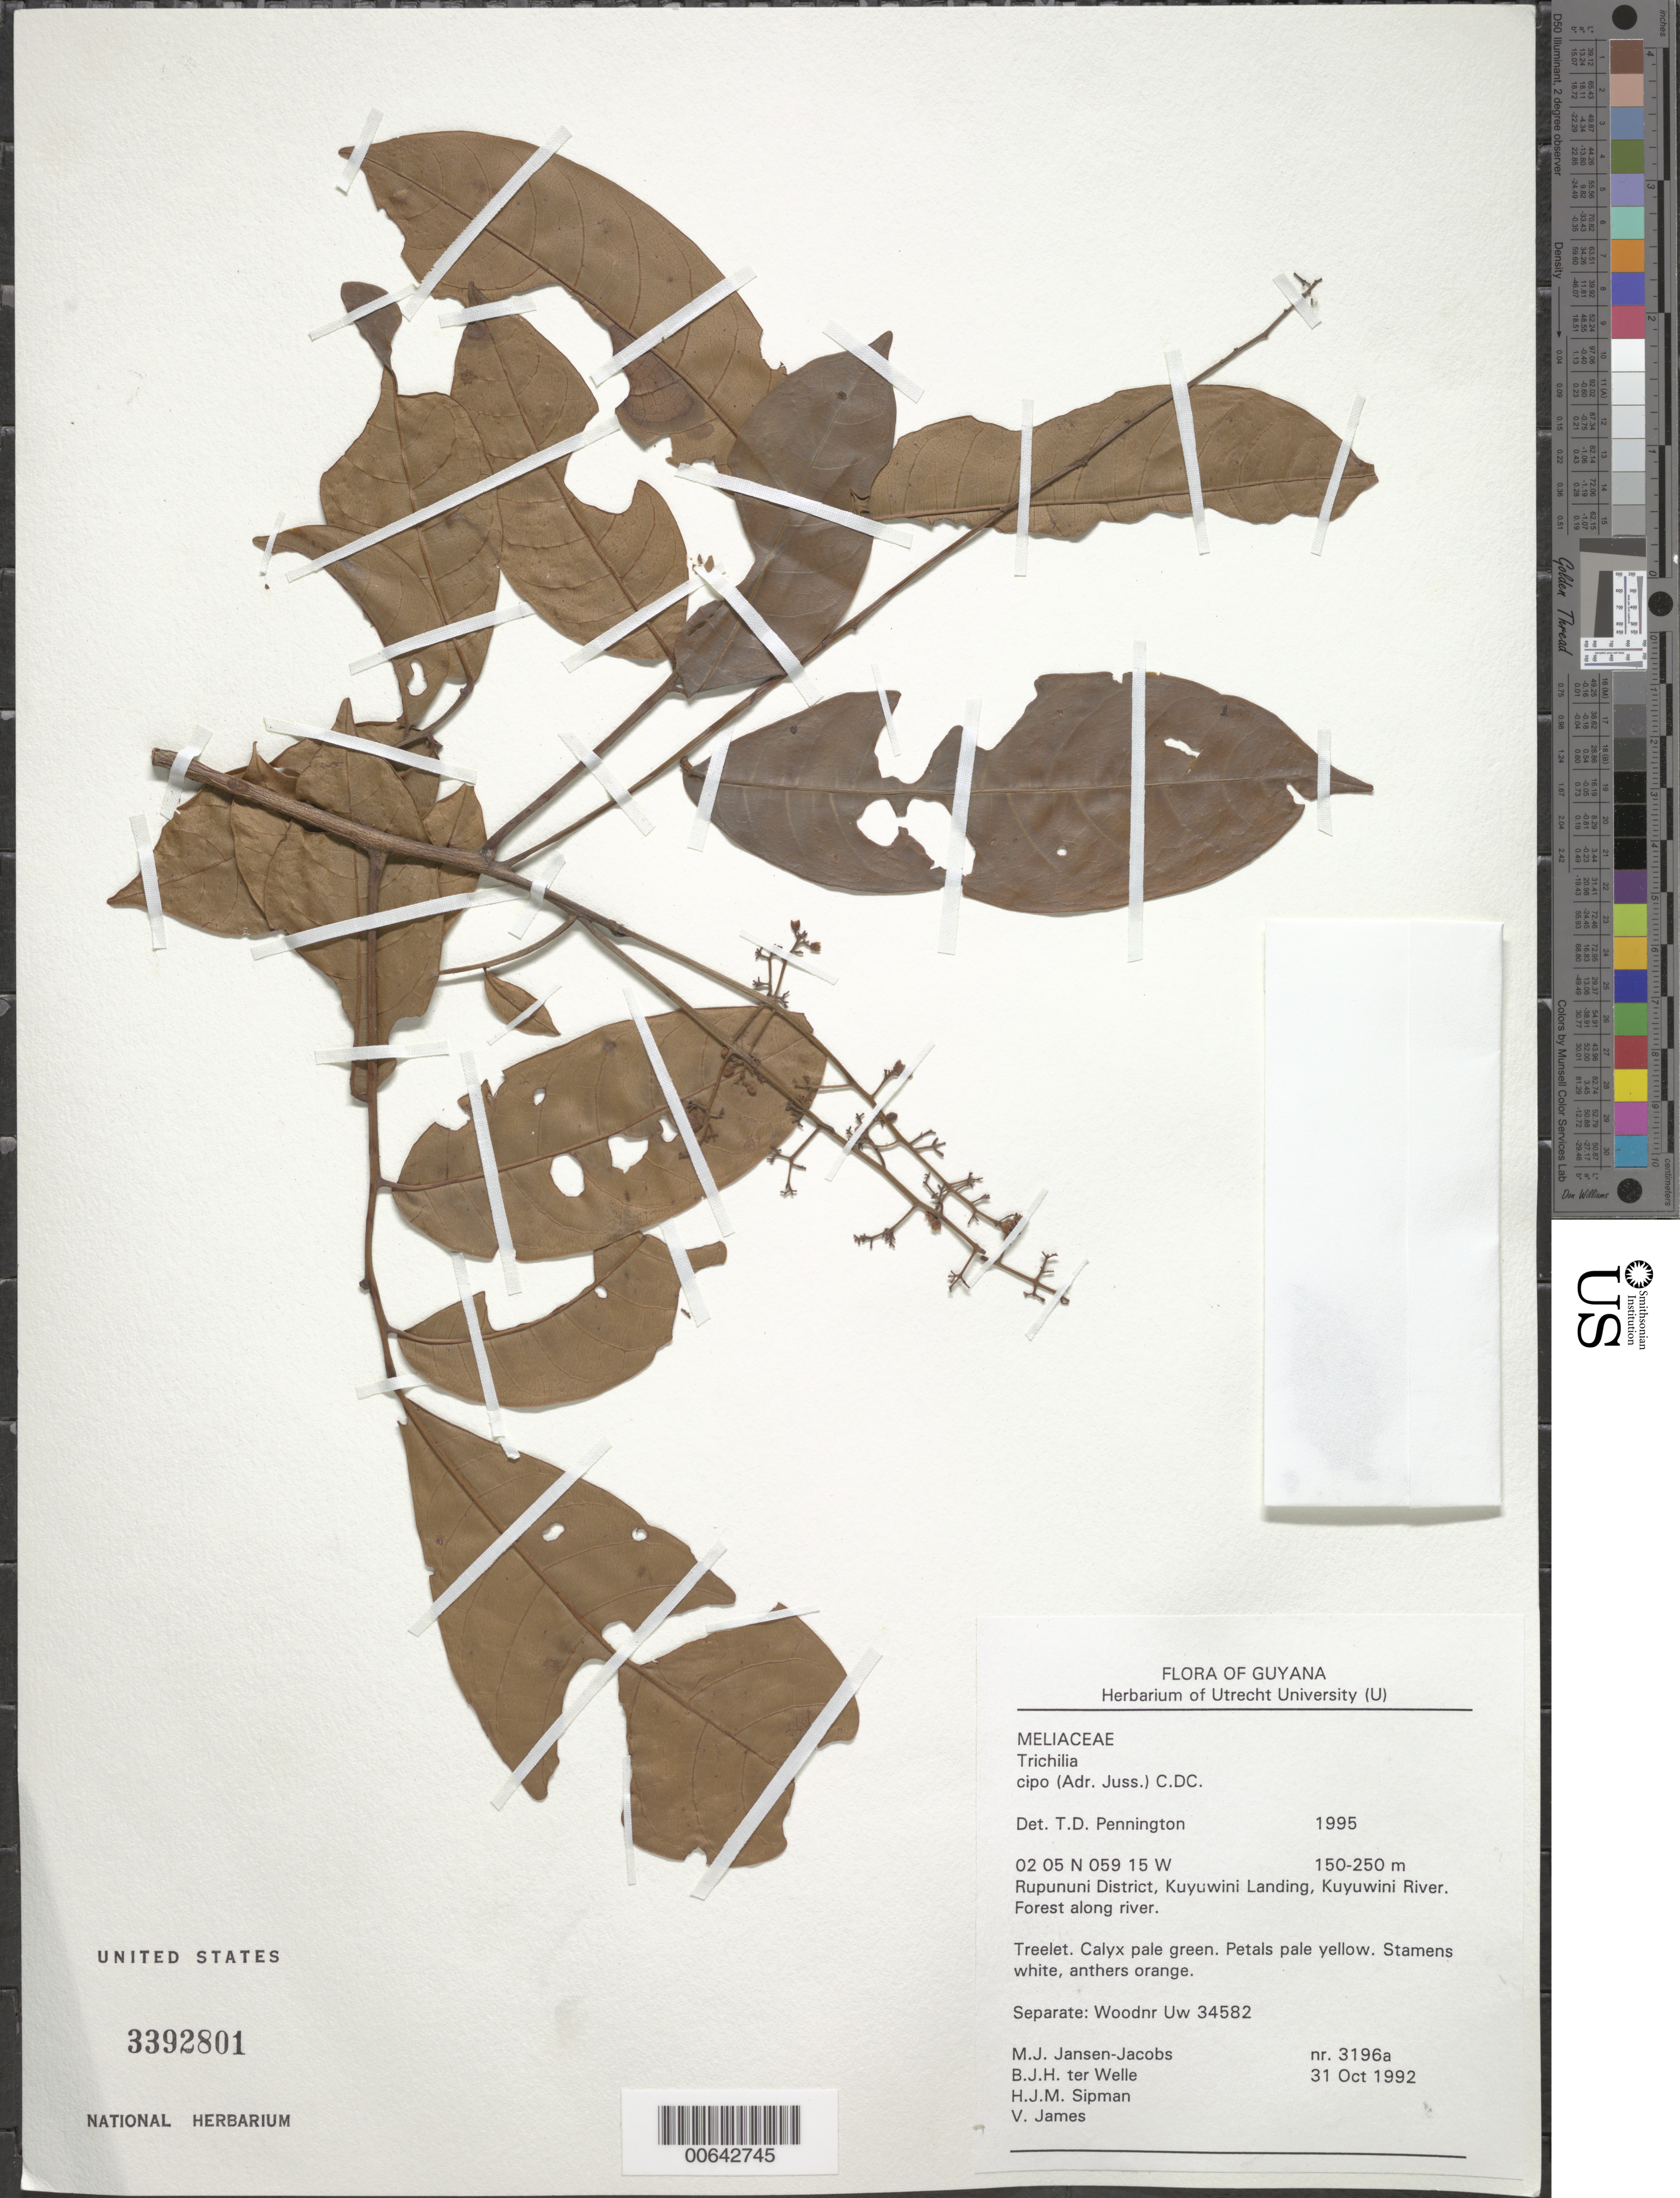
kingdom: Plantae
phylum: Tracheophyta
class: Magnoliopsida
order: Sapindales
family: Meliaceae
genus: Trichilia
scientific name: Trichilia cipo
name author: (A. Juss.) C. DC.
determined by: Pennington, T. D., (K)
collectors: M. J. Jansen-Jacobs, B. Welle, H. J. M. Sipman & V. James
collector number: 3196 a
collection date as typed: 31-Oct-92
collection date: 1992-10-31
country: Guyana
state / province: U. Takutu-U. Essequibo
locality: Kuyuwini Landing, Kuyuwini River, Rupununi District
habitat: Forest along river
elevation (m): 150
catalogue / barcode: US 3392801